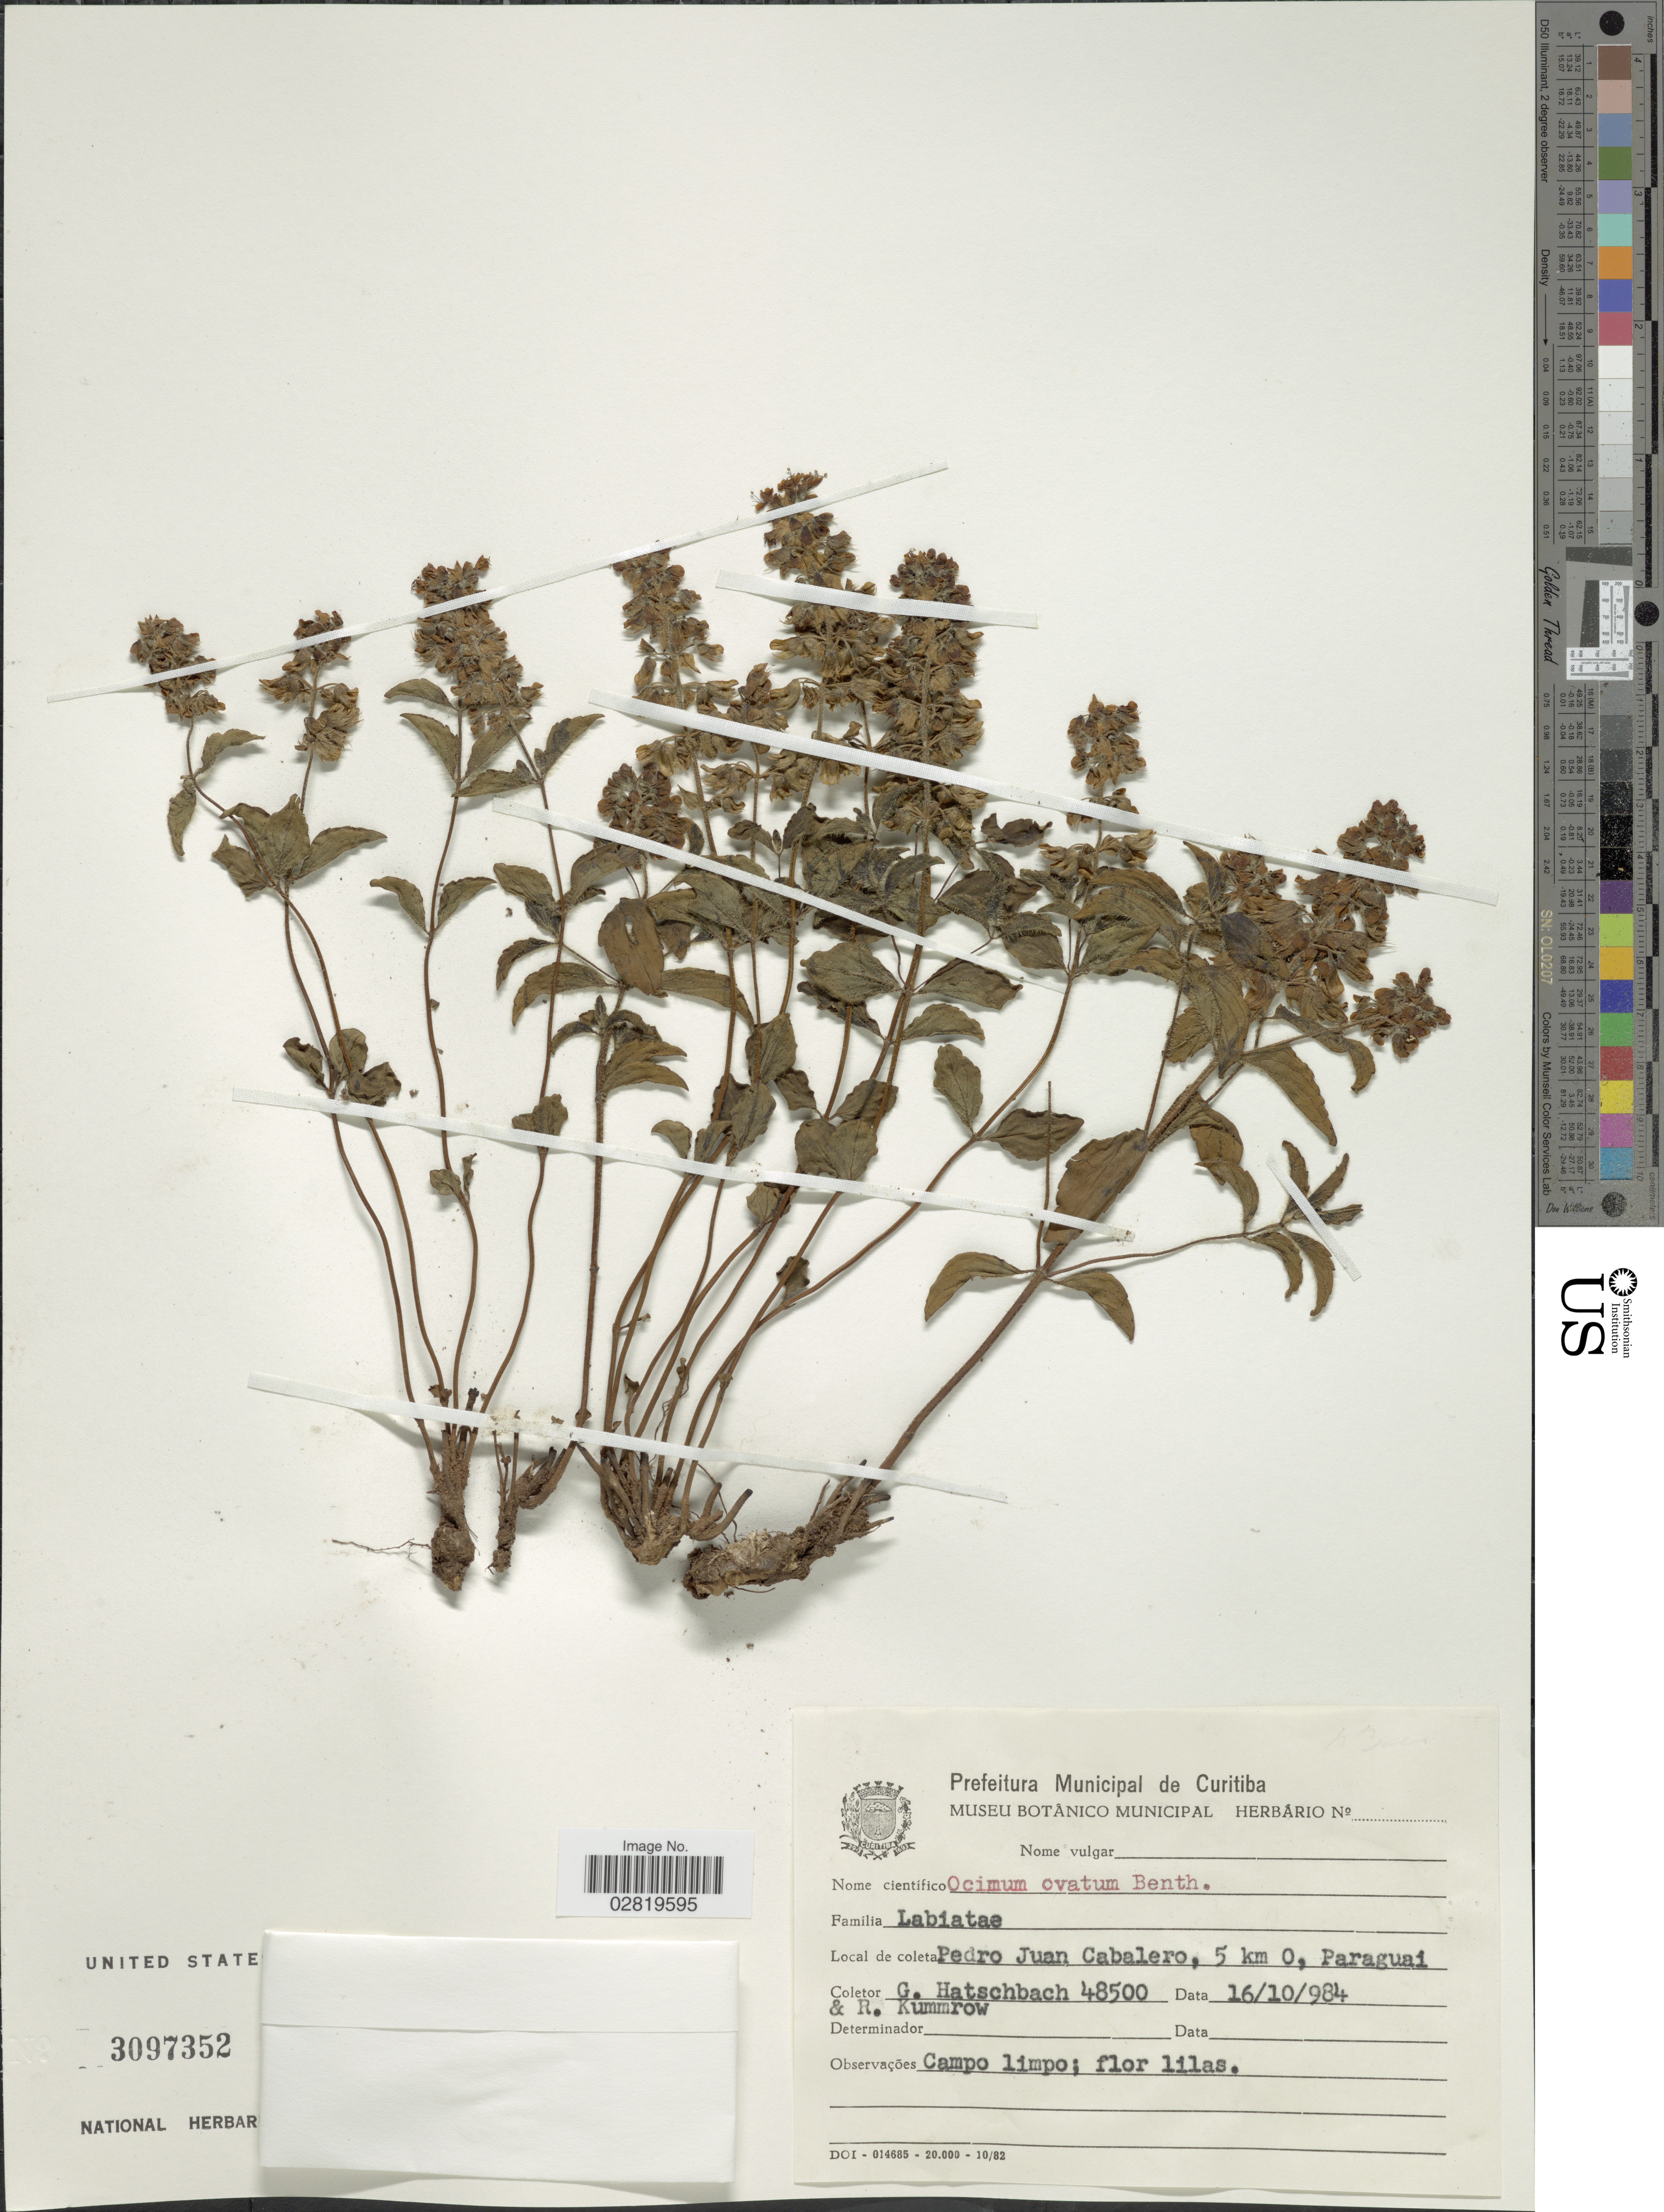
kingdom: Plantae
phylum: Tracheophyta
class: Magnoliopsida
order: Lamiales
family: Lamiaceae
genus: Ocimum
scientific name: Ocimum ovatum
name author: Benth.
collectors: G. Hatschbach & R. Kummrow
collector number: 48500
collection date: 1984-10-16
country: Paraguay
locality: Pedro Juan Cabalero, 5 km 0, Paraguai.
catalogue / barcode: US 3097352